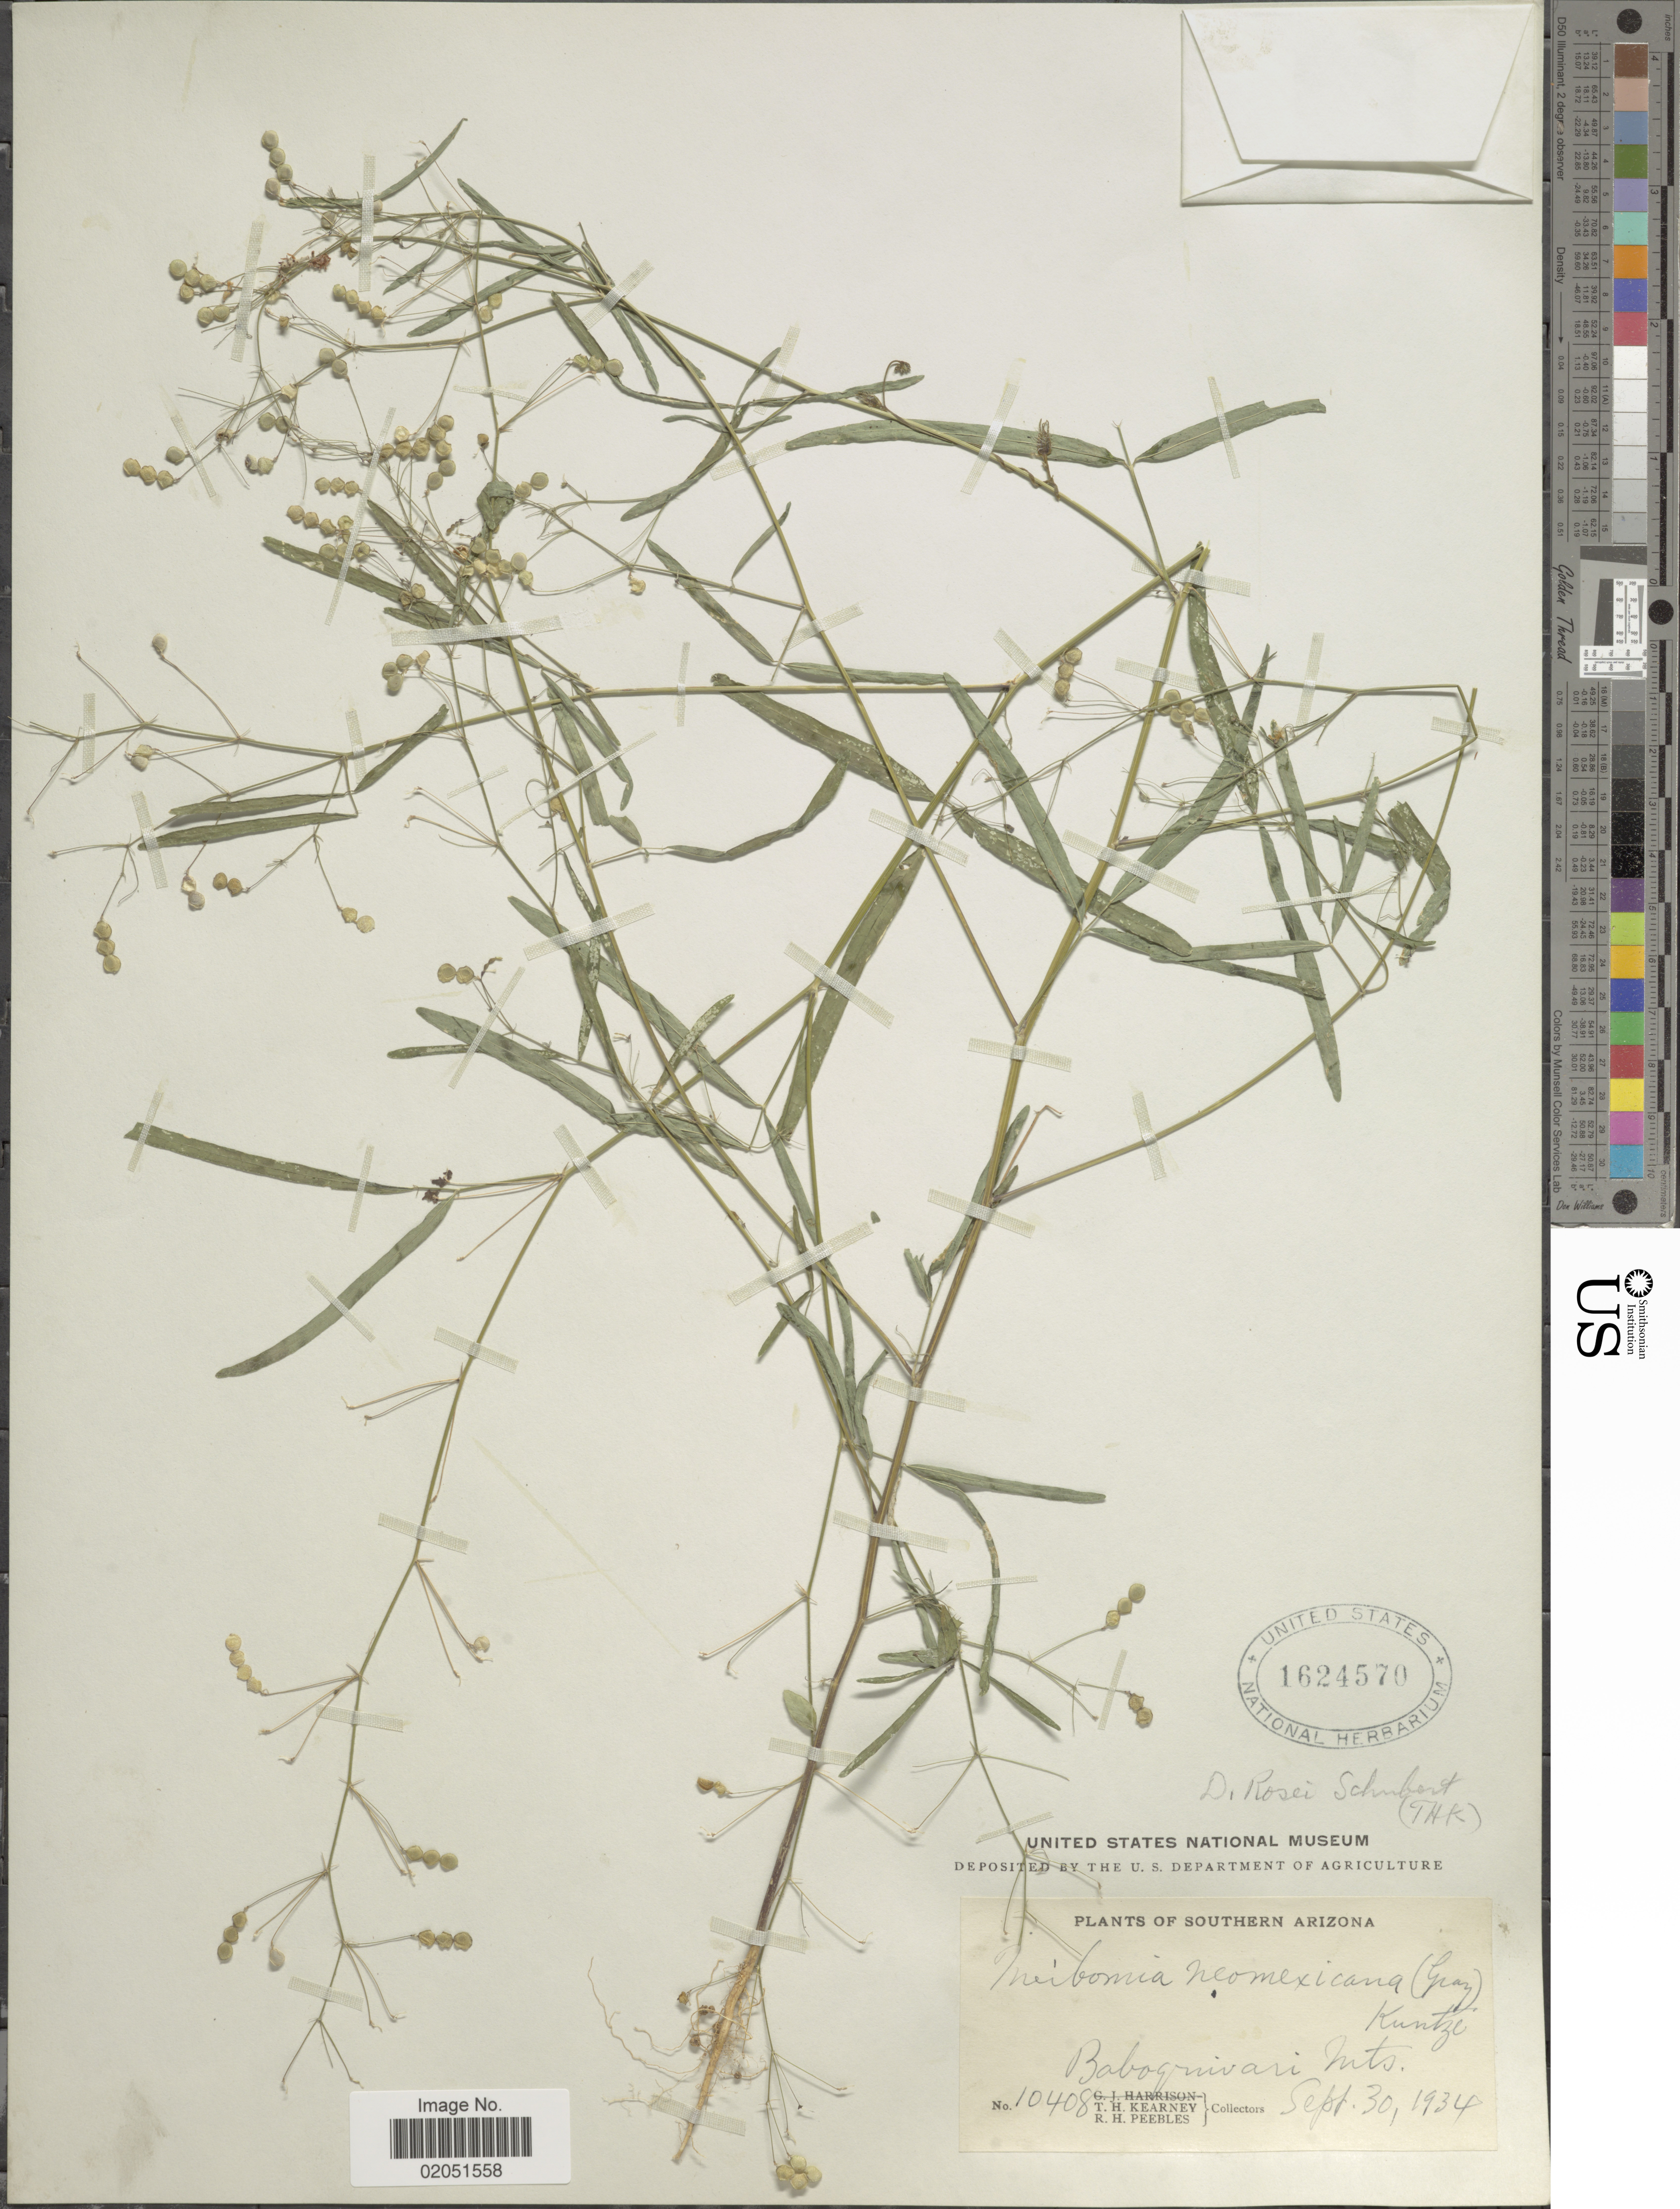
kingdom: Plantae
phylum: Tracheophyta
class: Magnoliopsida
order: Fabales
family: Fabaceae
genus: Desmodium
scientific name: Desmodium rosei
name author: B.G. Schub.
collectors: T. H. Kearney & R. H. Peebles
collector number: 10408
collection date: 1934-09-30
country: United States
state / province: Arizona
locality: Southern Arizona, Baboquivari Mts.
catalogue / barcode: US 1624570